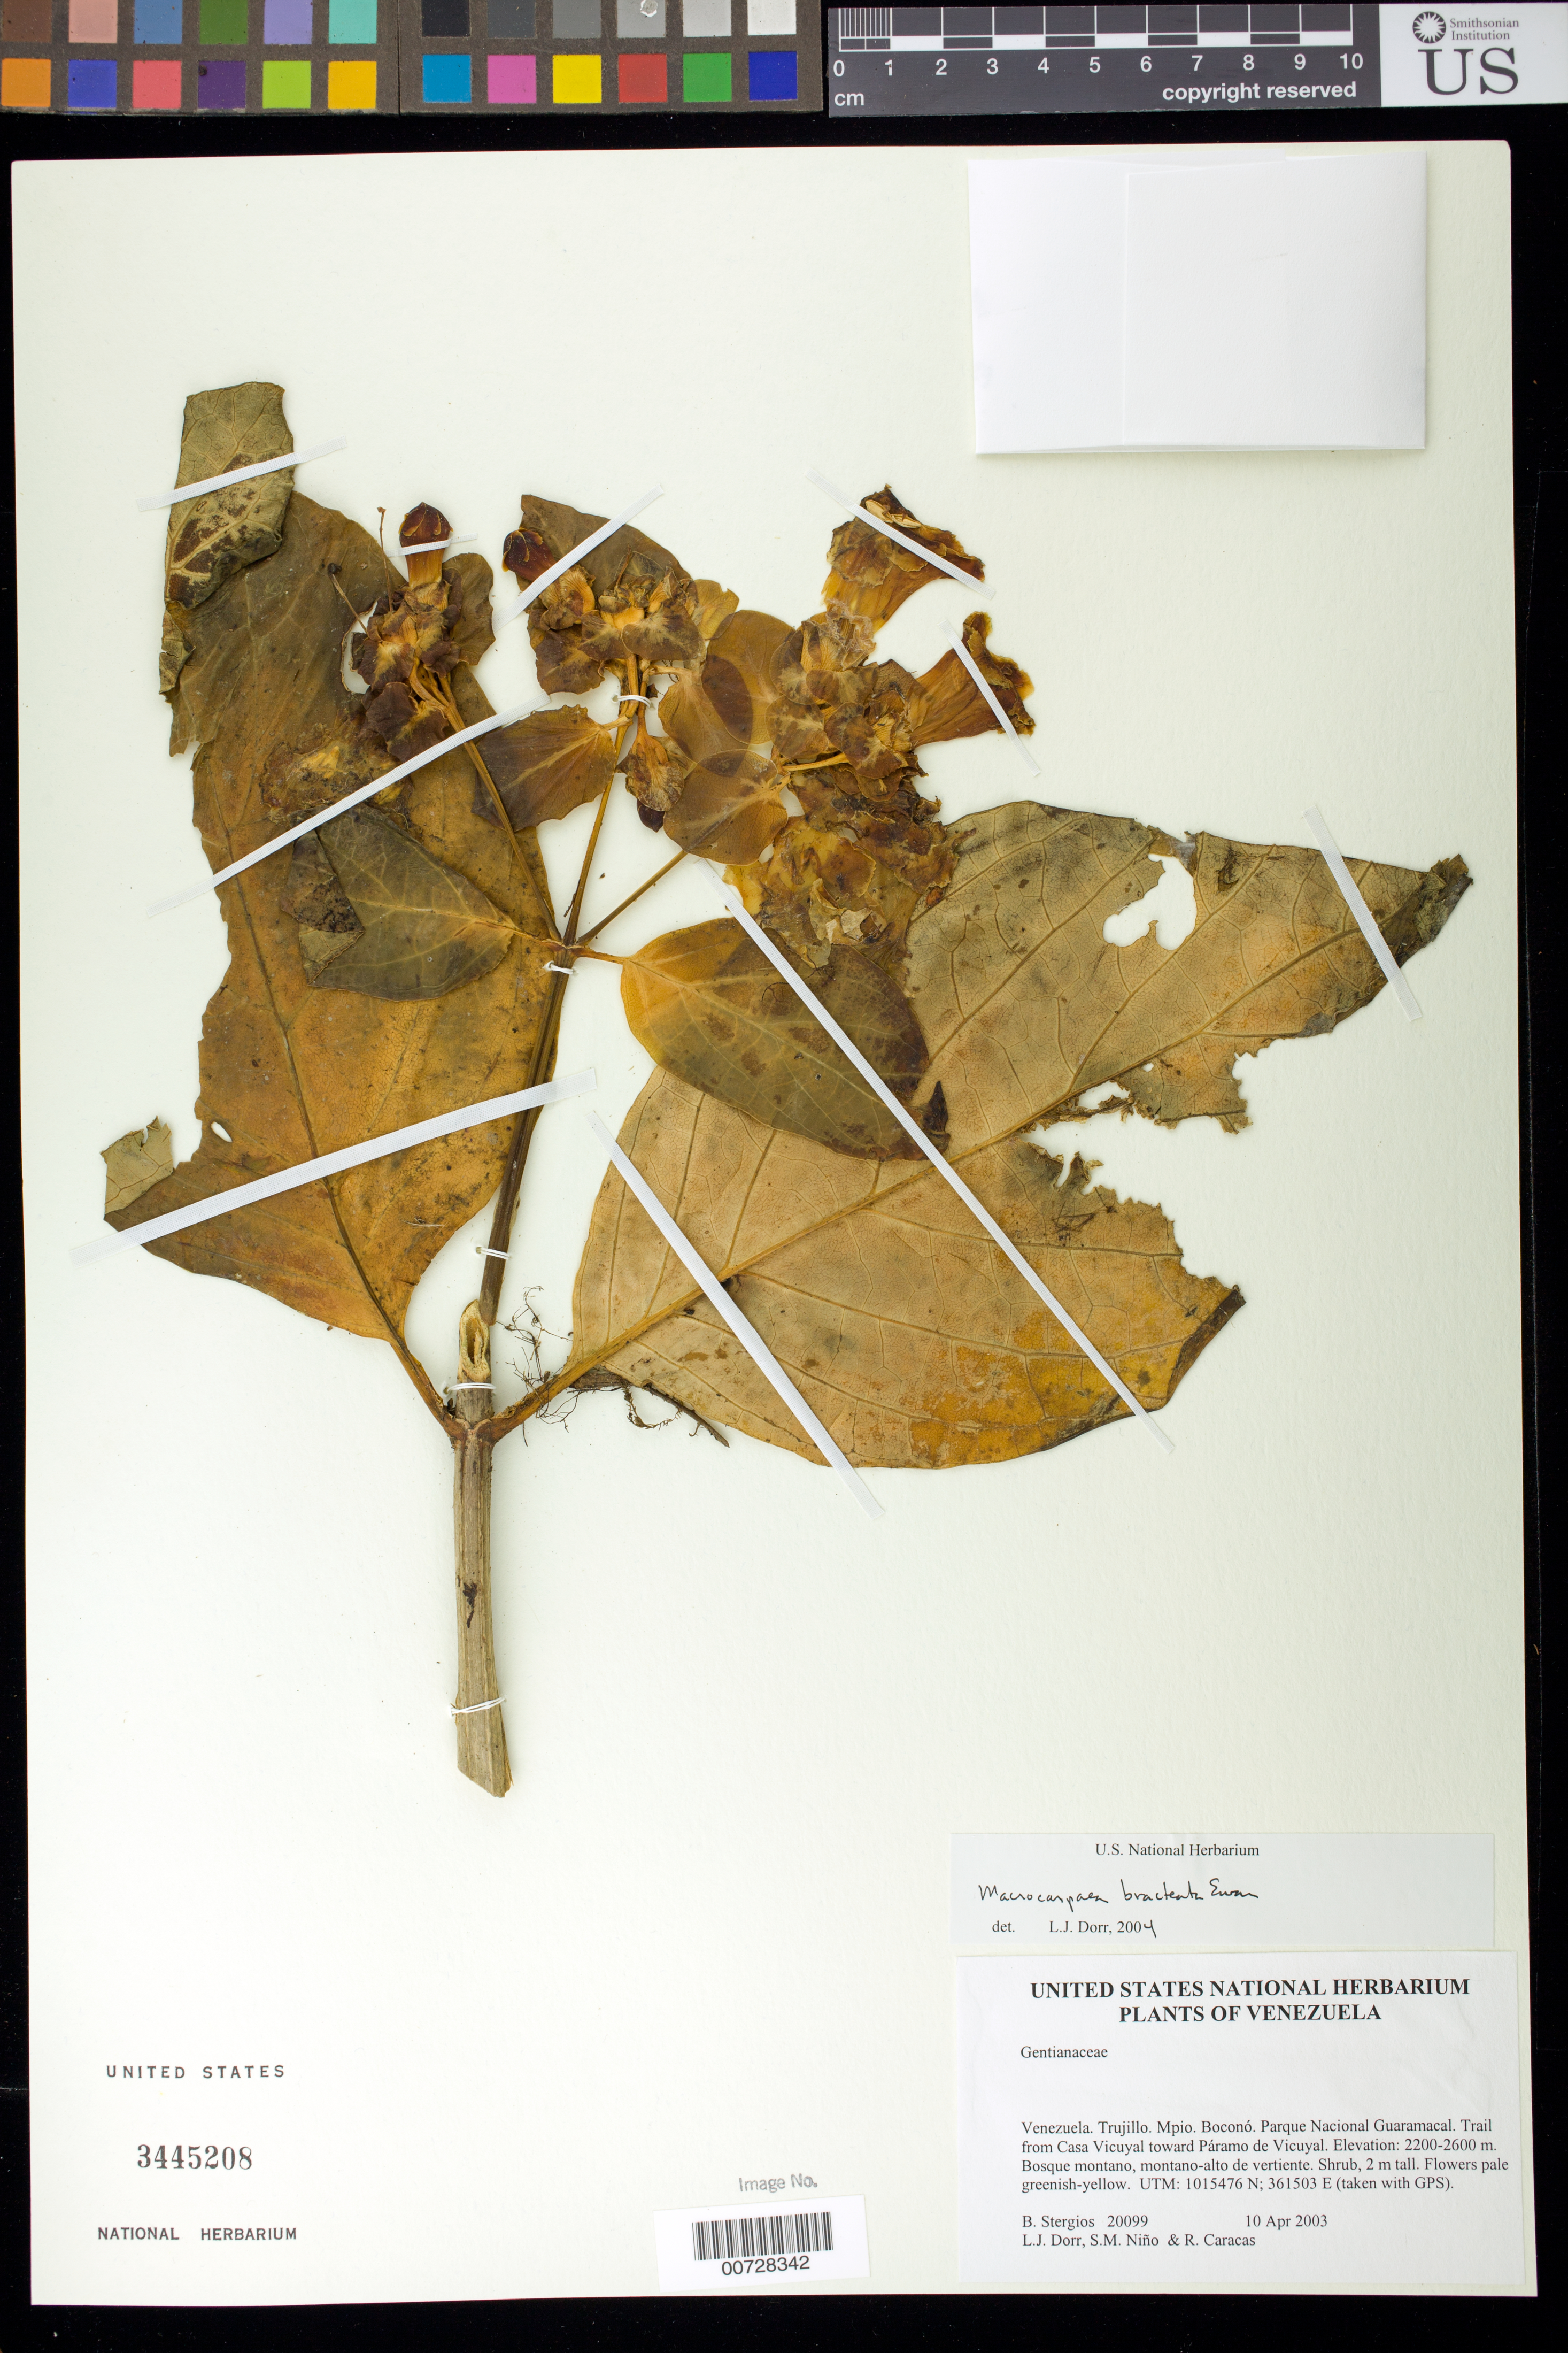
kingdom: Plantae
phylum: Tracheophyta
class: Magnoliopsida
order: Gentianales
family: Gentianaceae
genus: Macrocarpaea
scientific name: Macrocarpaea bracteata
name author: Ewan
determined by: Dorr, L. J., (BOT), Smithsonian Institution - National Museum of Natural History (UNITED STATES)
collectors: B. G. Stergios, L. J. Dorr, S. M. Niño & R. Caracas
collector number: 20099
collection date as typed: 10 Apr 2003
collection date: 2003-04-10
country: Venezuela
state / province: Trujillo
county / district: Boconó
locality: Parque Nacional Guaramacal. Trail from Casa Vicuyal toward Páramo de Vicuyal.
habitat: Bosque montano, montano-alto de vertiente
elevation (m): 2200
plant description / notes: PORT, US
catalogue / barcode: US 3445208